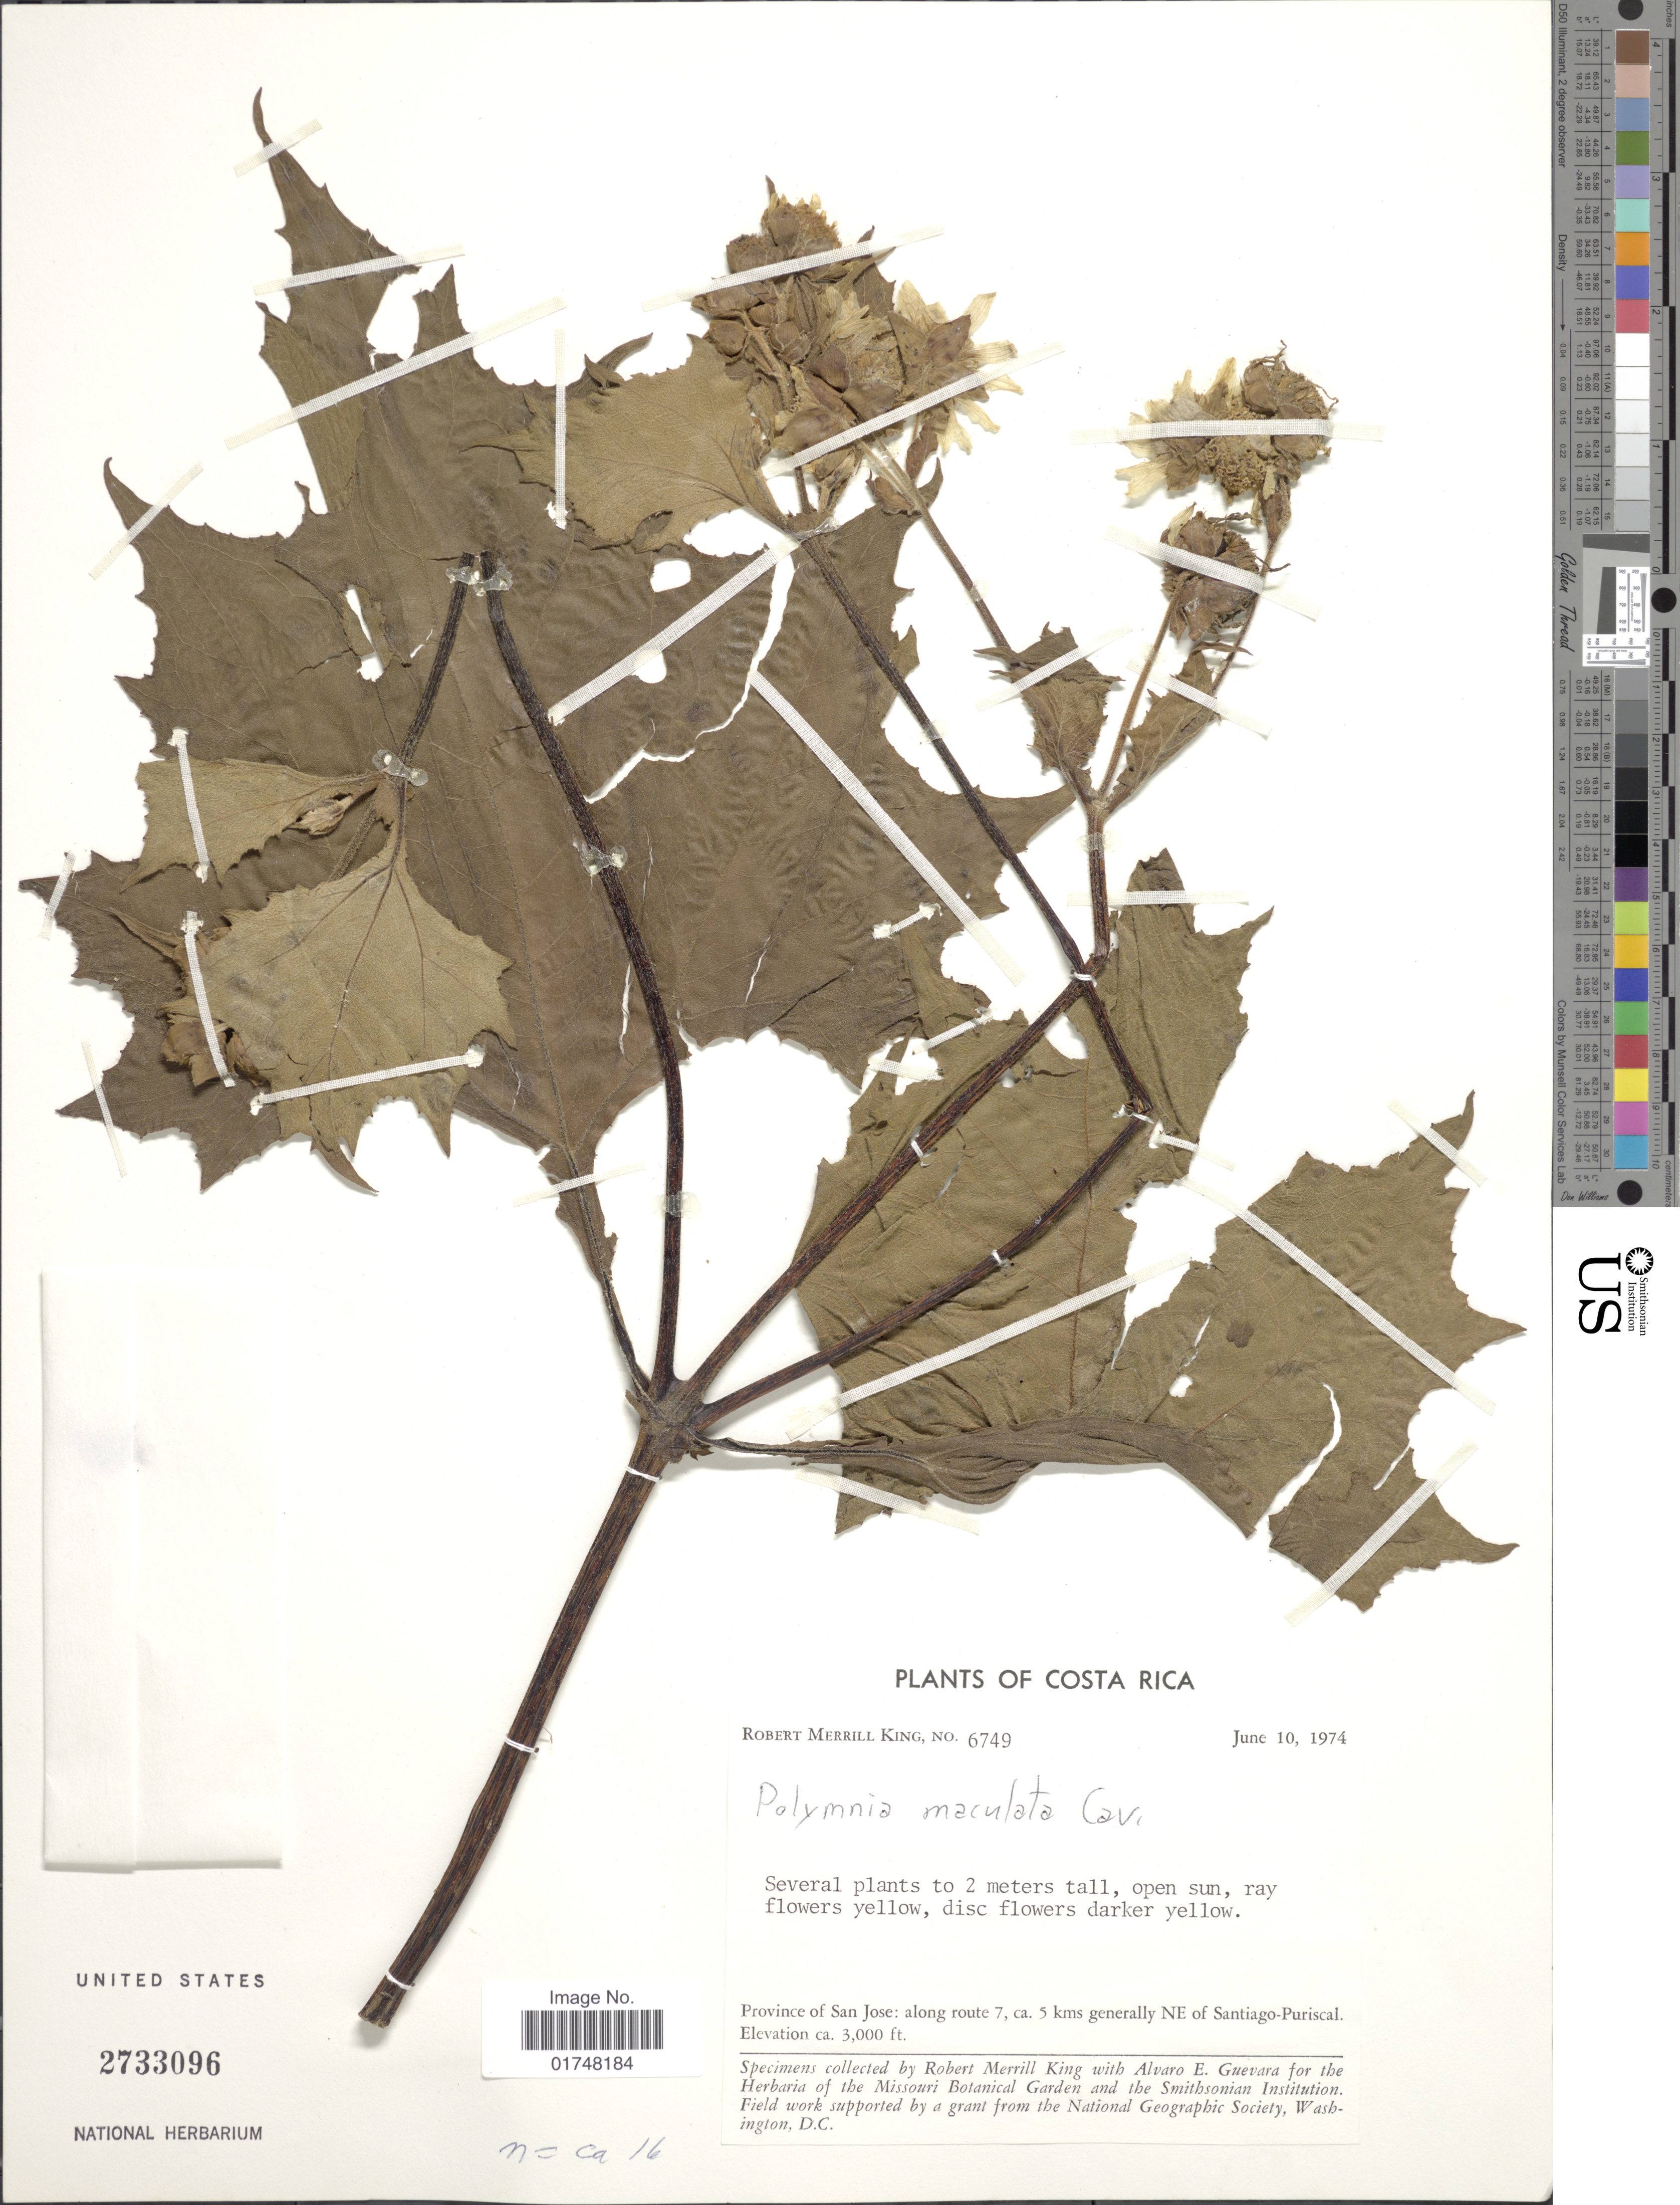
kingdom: Plantae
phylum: Tracheophyta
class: Magnoliopsida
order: Asterales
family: Asteraceae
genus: Smallanthus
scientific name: Smallanthus maculatus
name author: (Cav.) H. Rob.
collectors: R. M. King & A. E. Guevara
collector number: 6749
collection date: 1974-06-10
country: Costa Rica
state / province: San José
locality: Along route 7 ca 5 kms generally NE of santiago-Puriscal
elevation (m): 914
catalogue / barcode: US 2733096